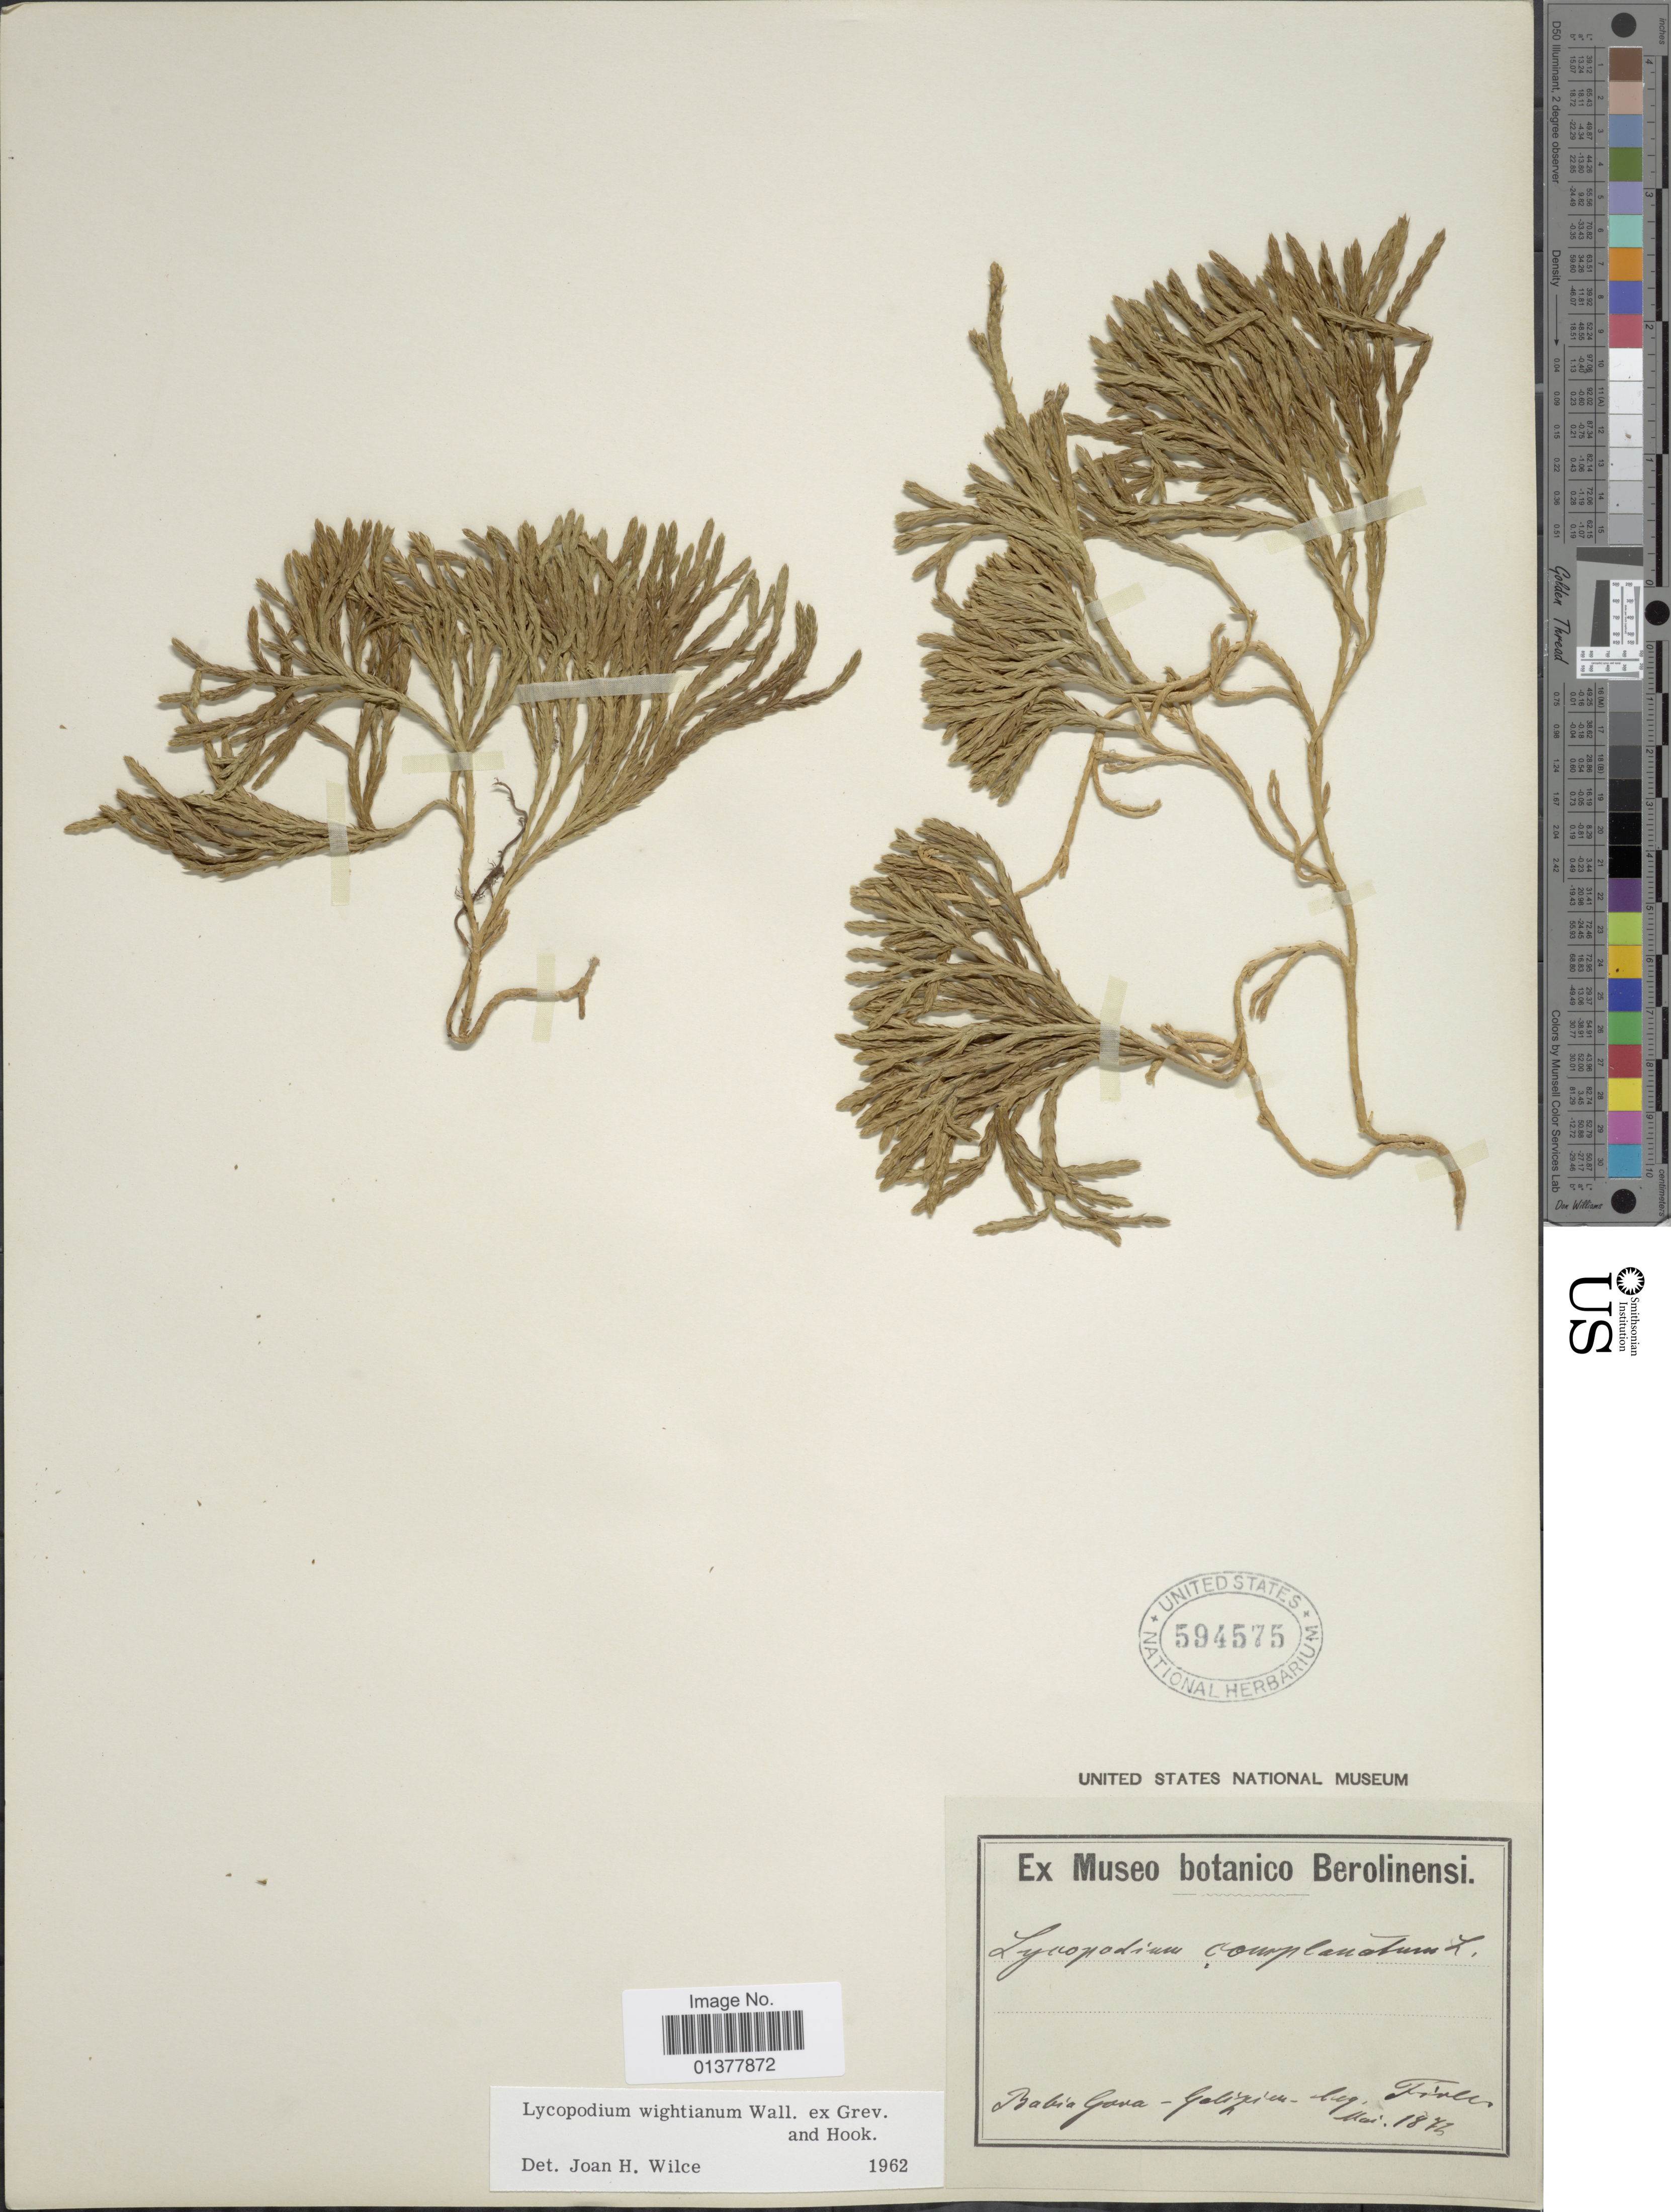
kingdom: Plantae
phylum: Tracheophyta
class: Lycopodiopsida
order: Lycopodiales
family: Lycopodiaceae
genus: Diphasiastrum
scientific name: Diphasiastrum wightianum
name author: (Wall. ex Hook. & Grev.) Holub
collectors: -- Fuller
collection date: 1872-05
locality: Babia Gora, Galizien [illegible text]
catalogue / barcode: US 594575